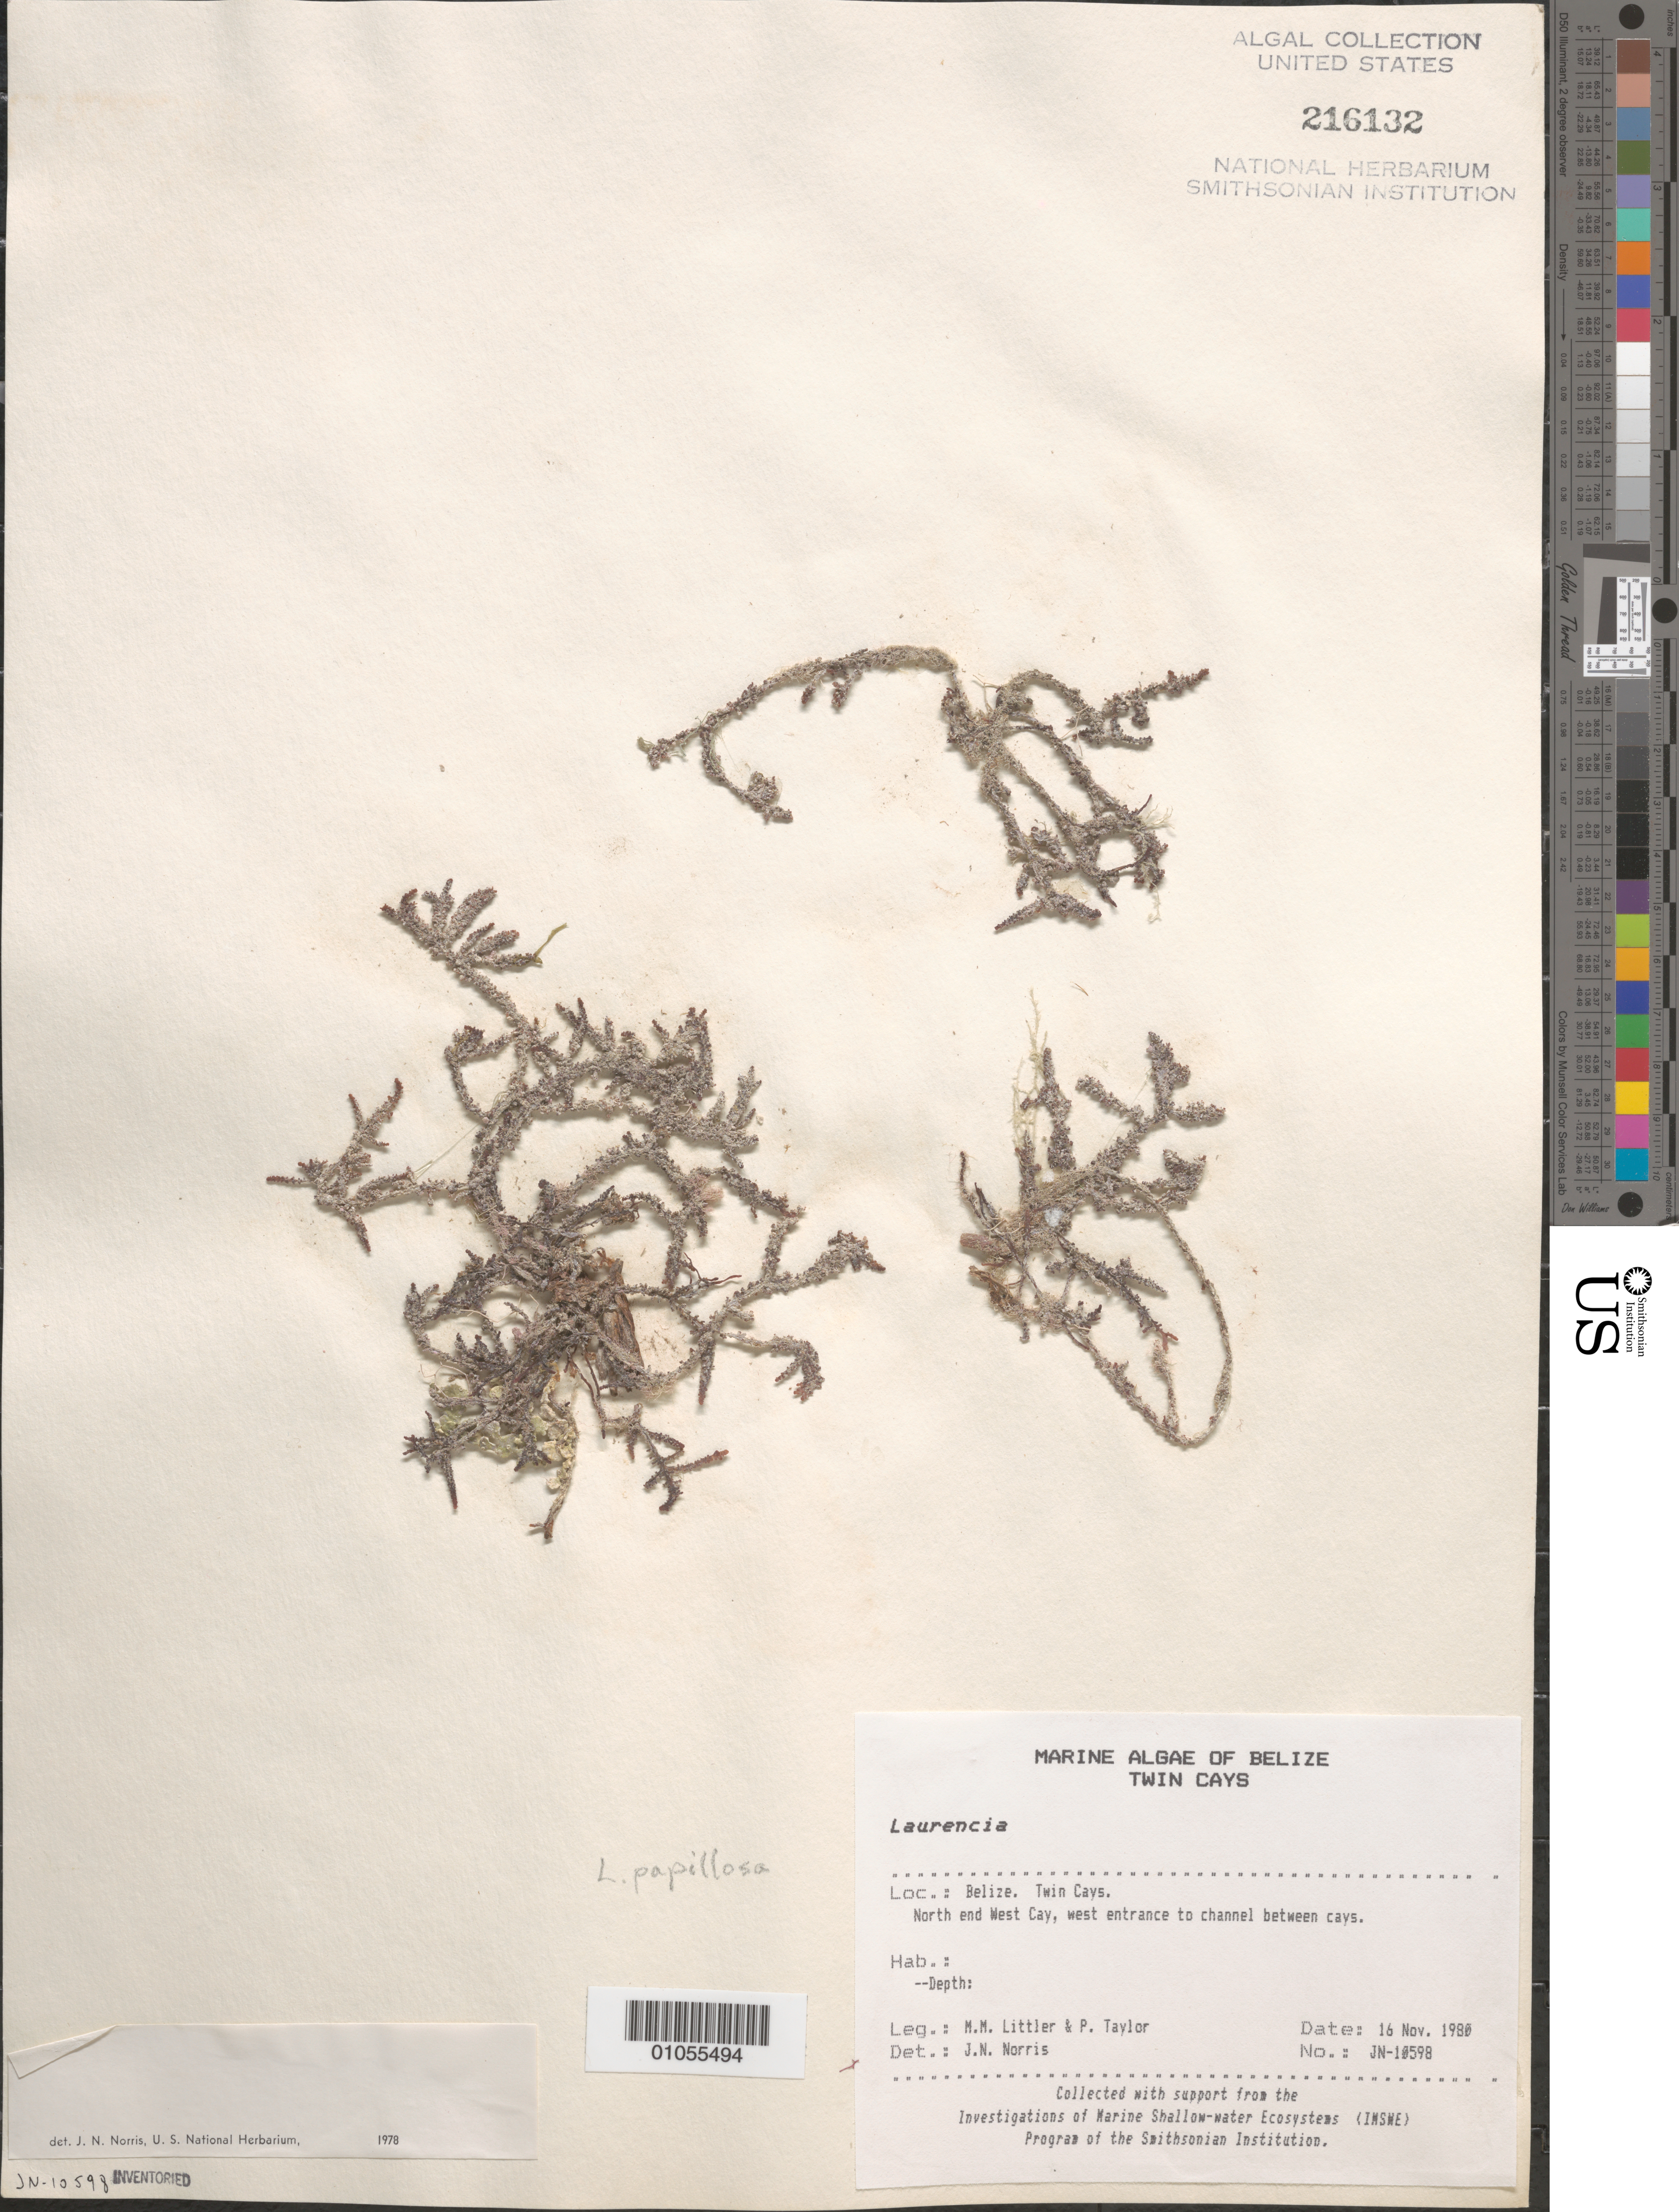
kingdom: Plantae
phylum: Rhodophyta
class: Florideophyceae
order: Ceramiales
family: Rhodomelaceae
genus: Palisada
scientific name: Palisada perforata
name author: (Bory) K.W. Nam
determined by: Algae name updating Project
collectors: M. M. Littler & P. R. Taylor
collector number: JN-10598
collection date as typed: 16 Nov 1980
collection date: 1980-11-16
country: Belize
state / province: Stann Creek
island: West Cay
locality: North end of West Cay, west entrance to channel between cays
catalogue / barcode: US 216132